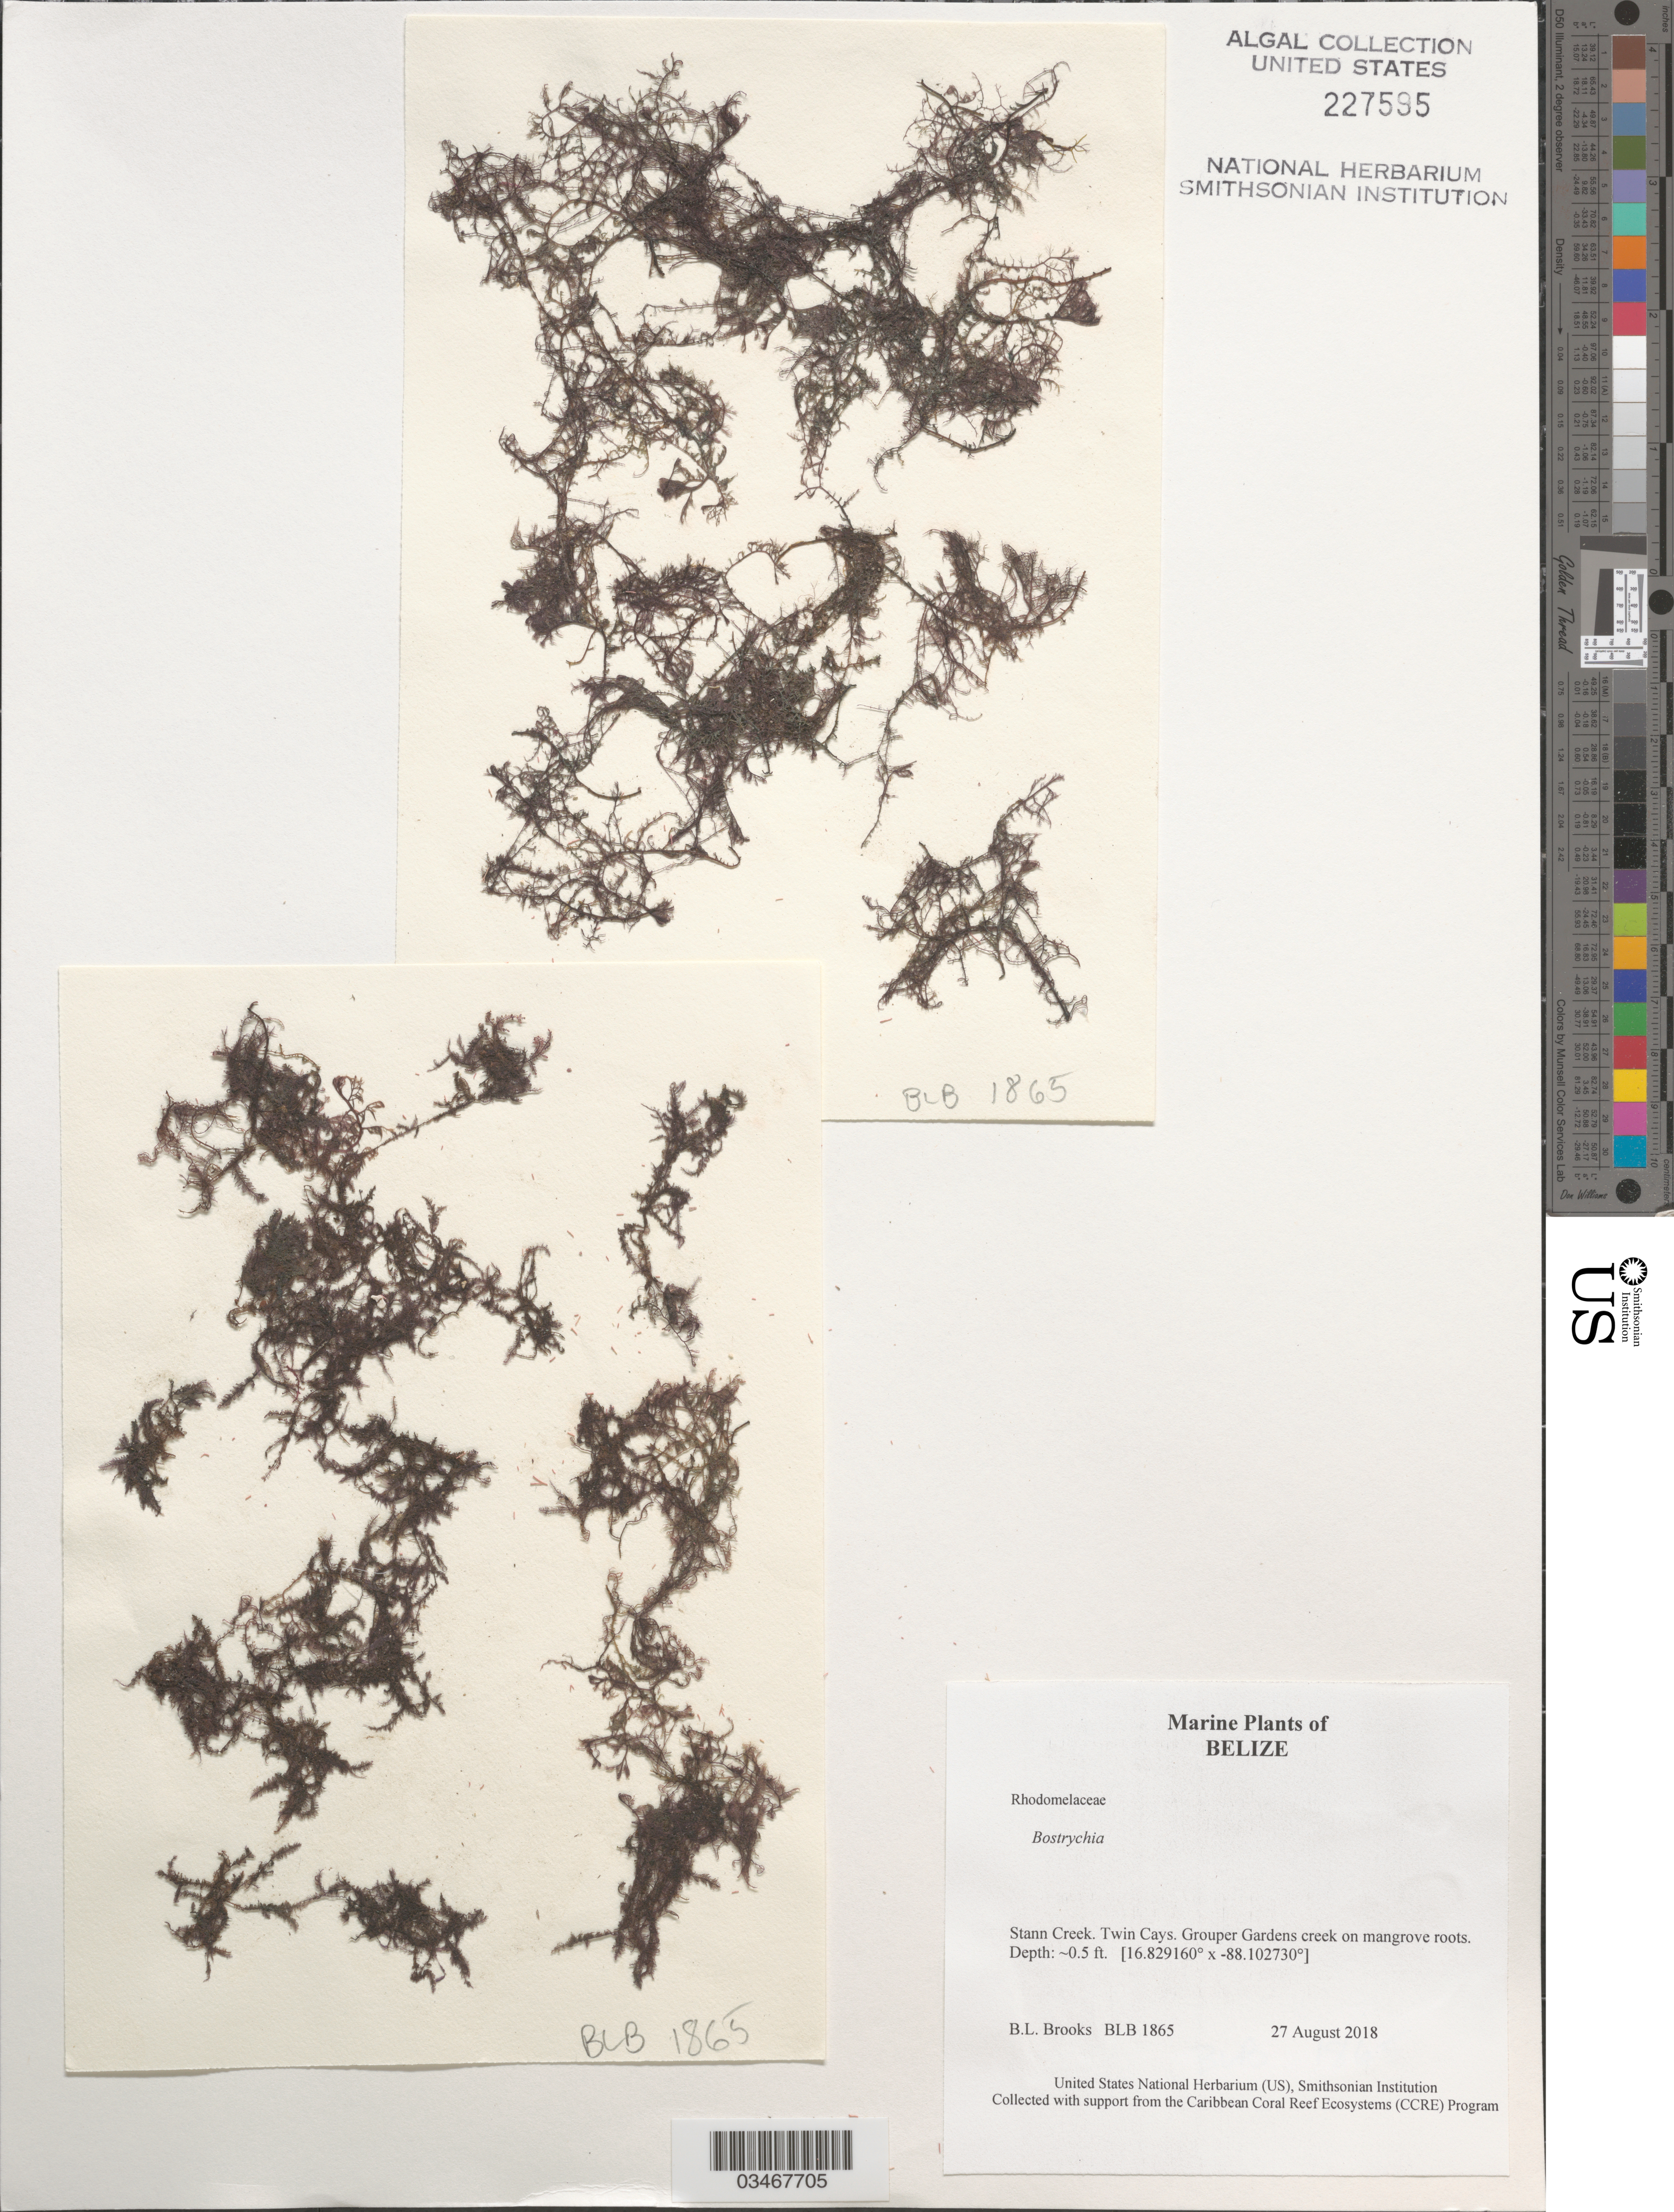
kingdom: Plantae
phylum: Rhodophyta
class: Florideophyceae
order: Ceramiales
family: Rhodomelaceae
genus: Bostrychia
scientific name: Bostrychia sp.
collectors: B. Brooks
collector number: BLB 1865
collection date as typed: Transcribed d/m/y: 27/8/2018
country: Belize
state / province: Stann Creek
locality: Twin Cays. Grouper Gardens creek on mangrove roots.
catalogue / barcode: US 227595